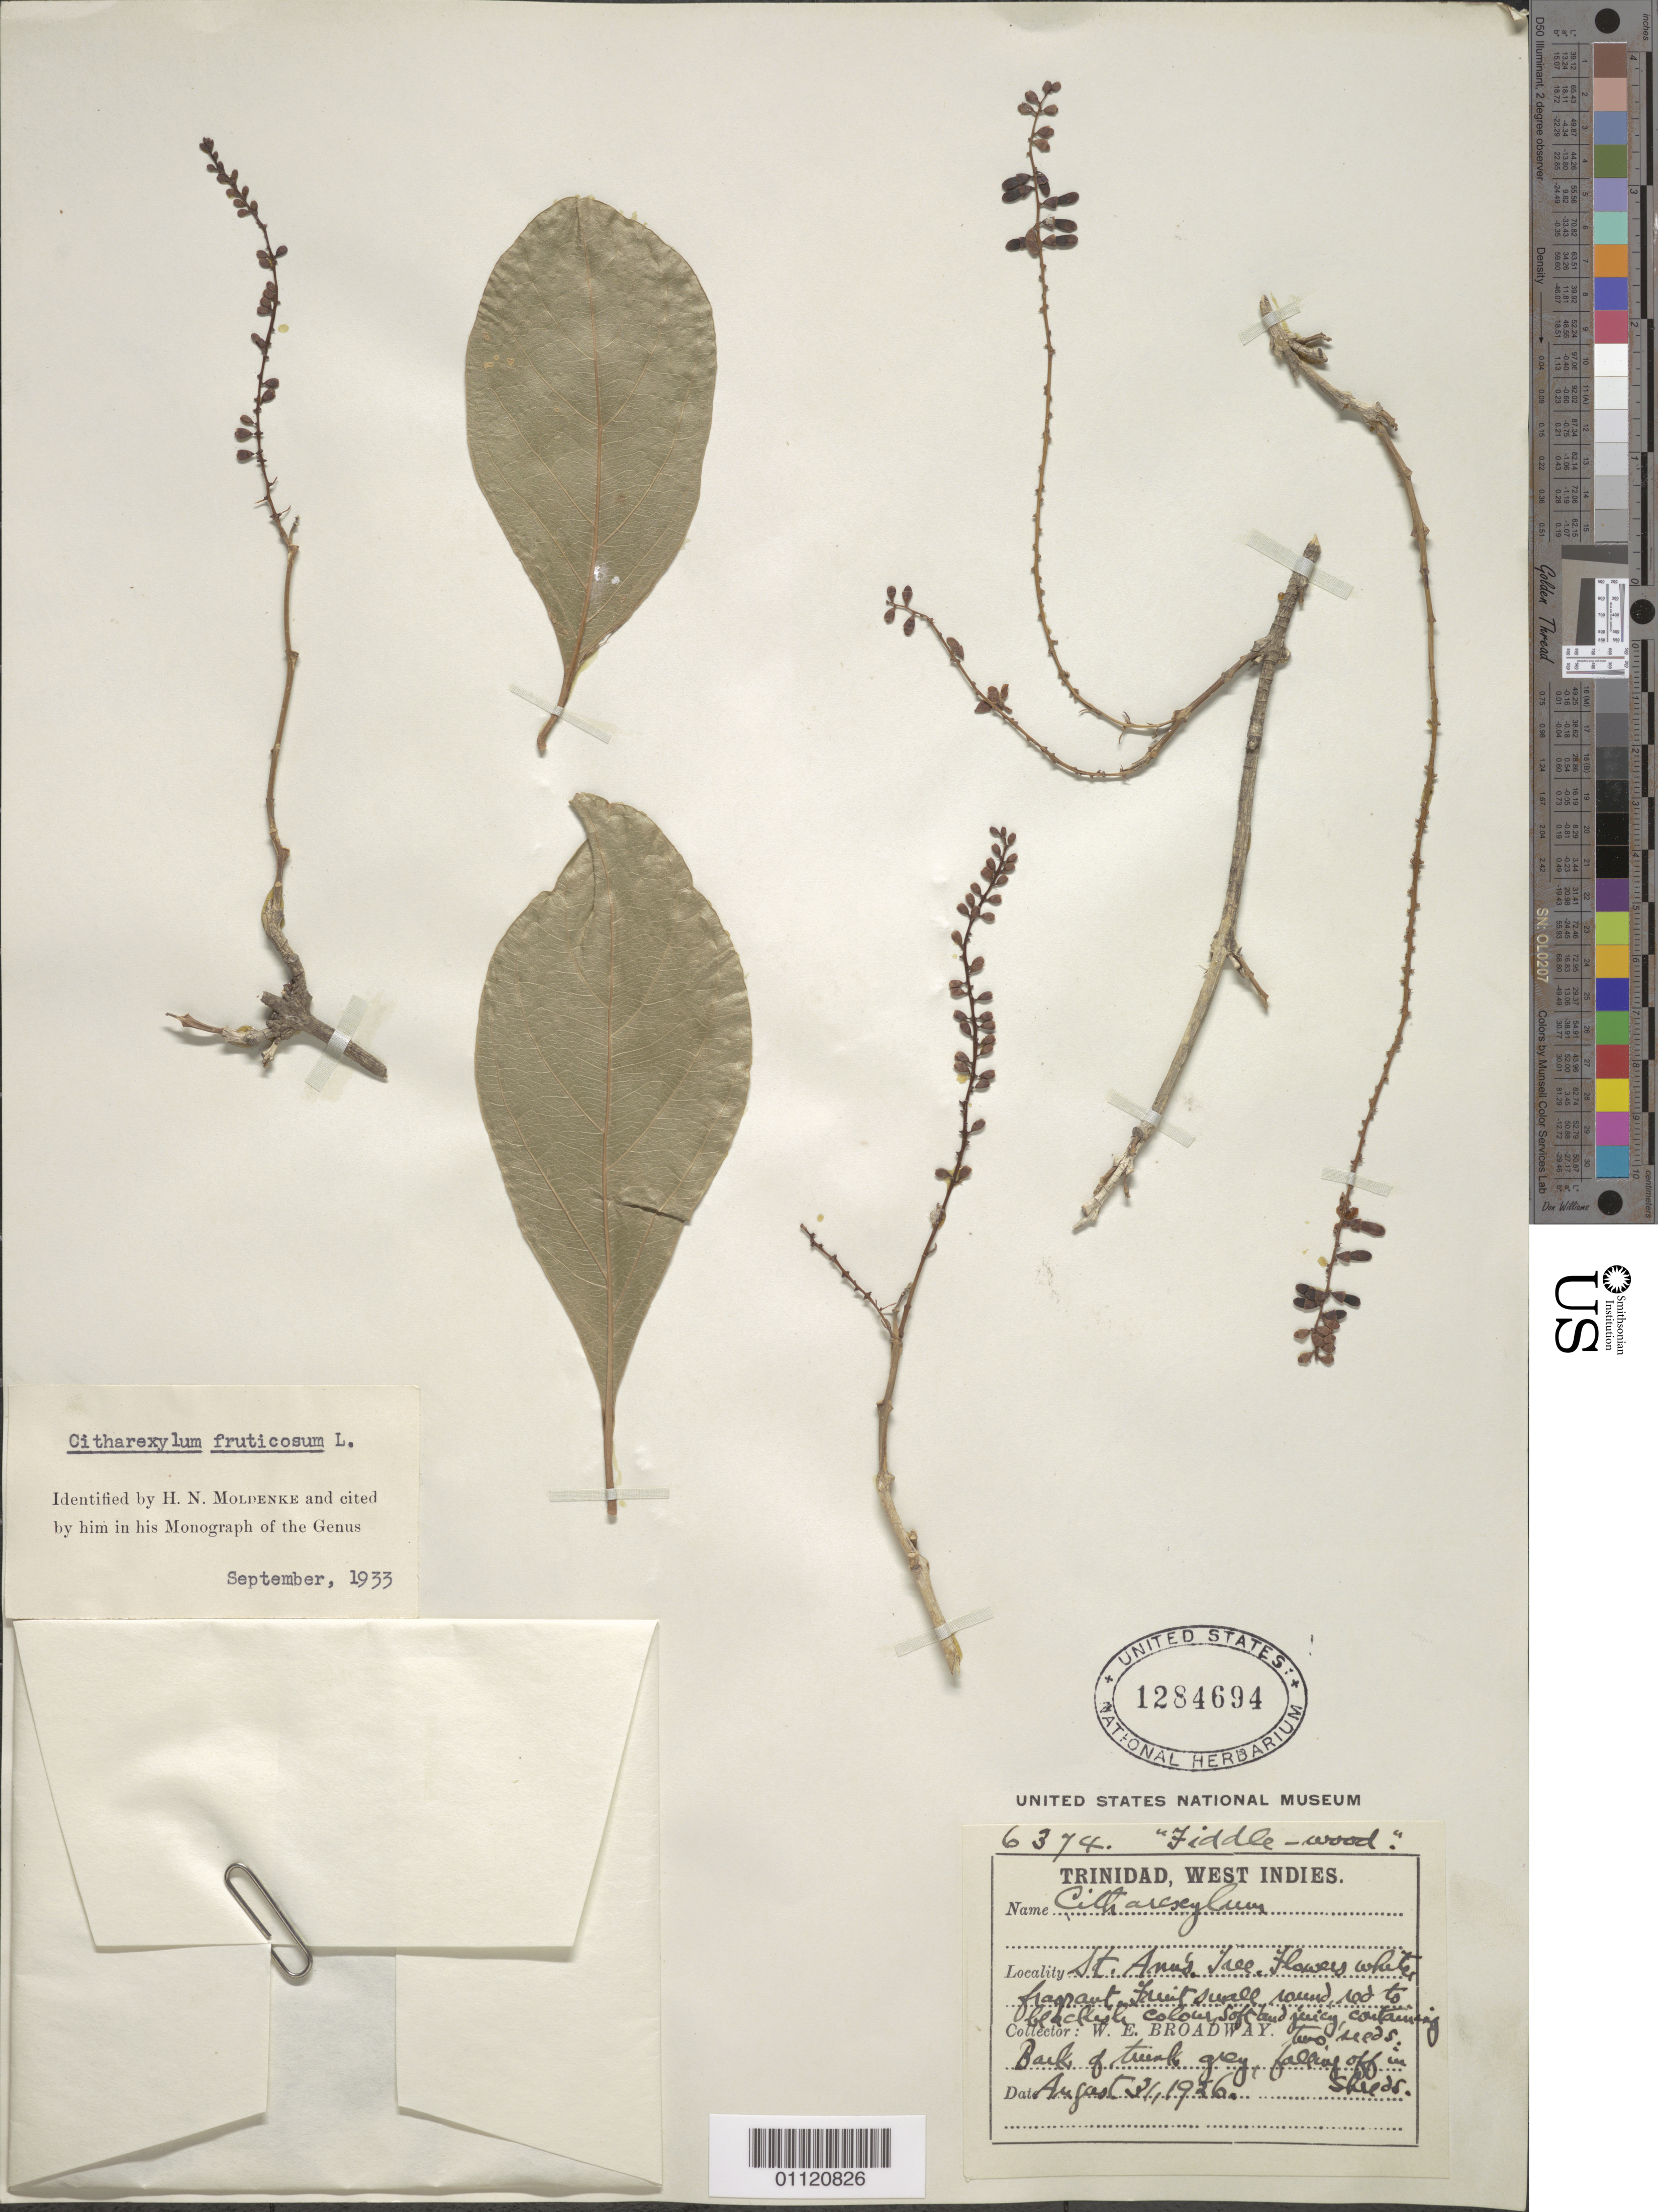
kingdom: Plantae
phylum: Tracheophyta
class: Magnoliopsida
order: Lamiales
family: Verbenaceae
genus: Citharexylum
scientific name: Citharexylum fruticosum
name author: L.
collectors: W. E. Broadway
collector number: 6374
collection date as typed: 31 Aug 1926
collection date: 1926-08-31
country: Trinidad and Tobago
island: Trinidad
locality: St. Ann's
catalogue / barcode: US 1284694